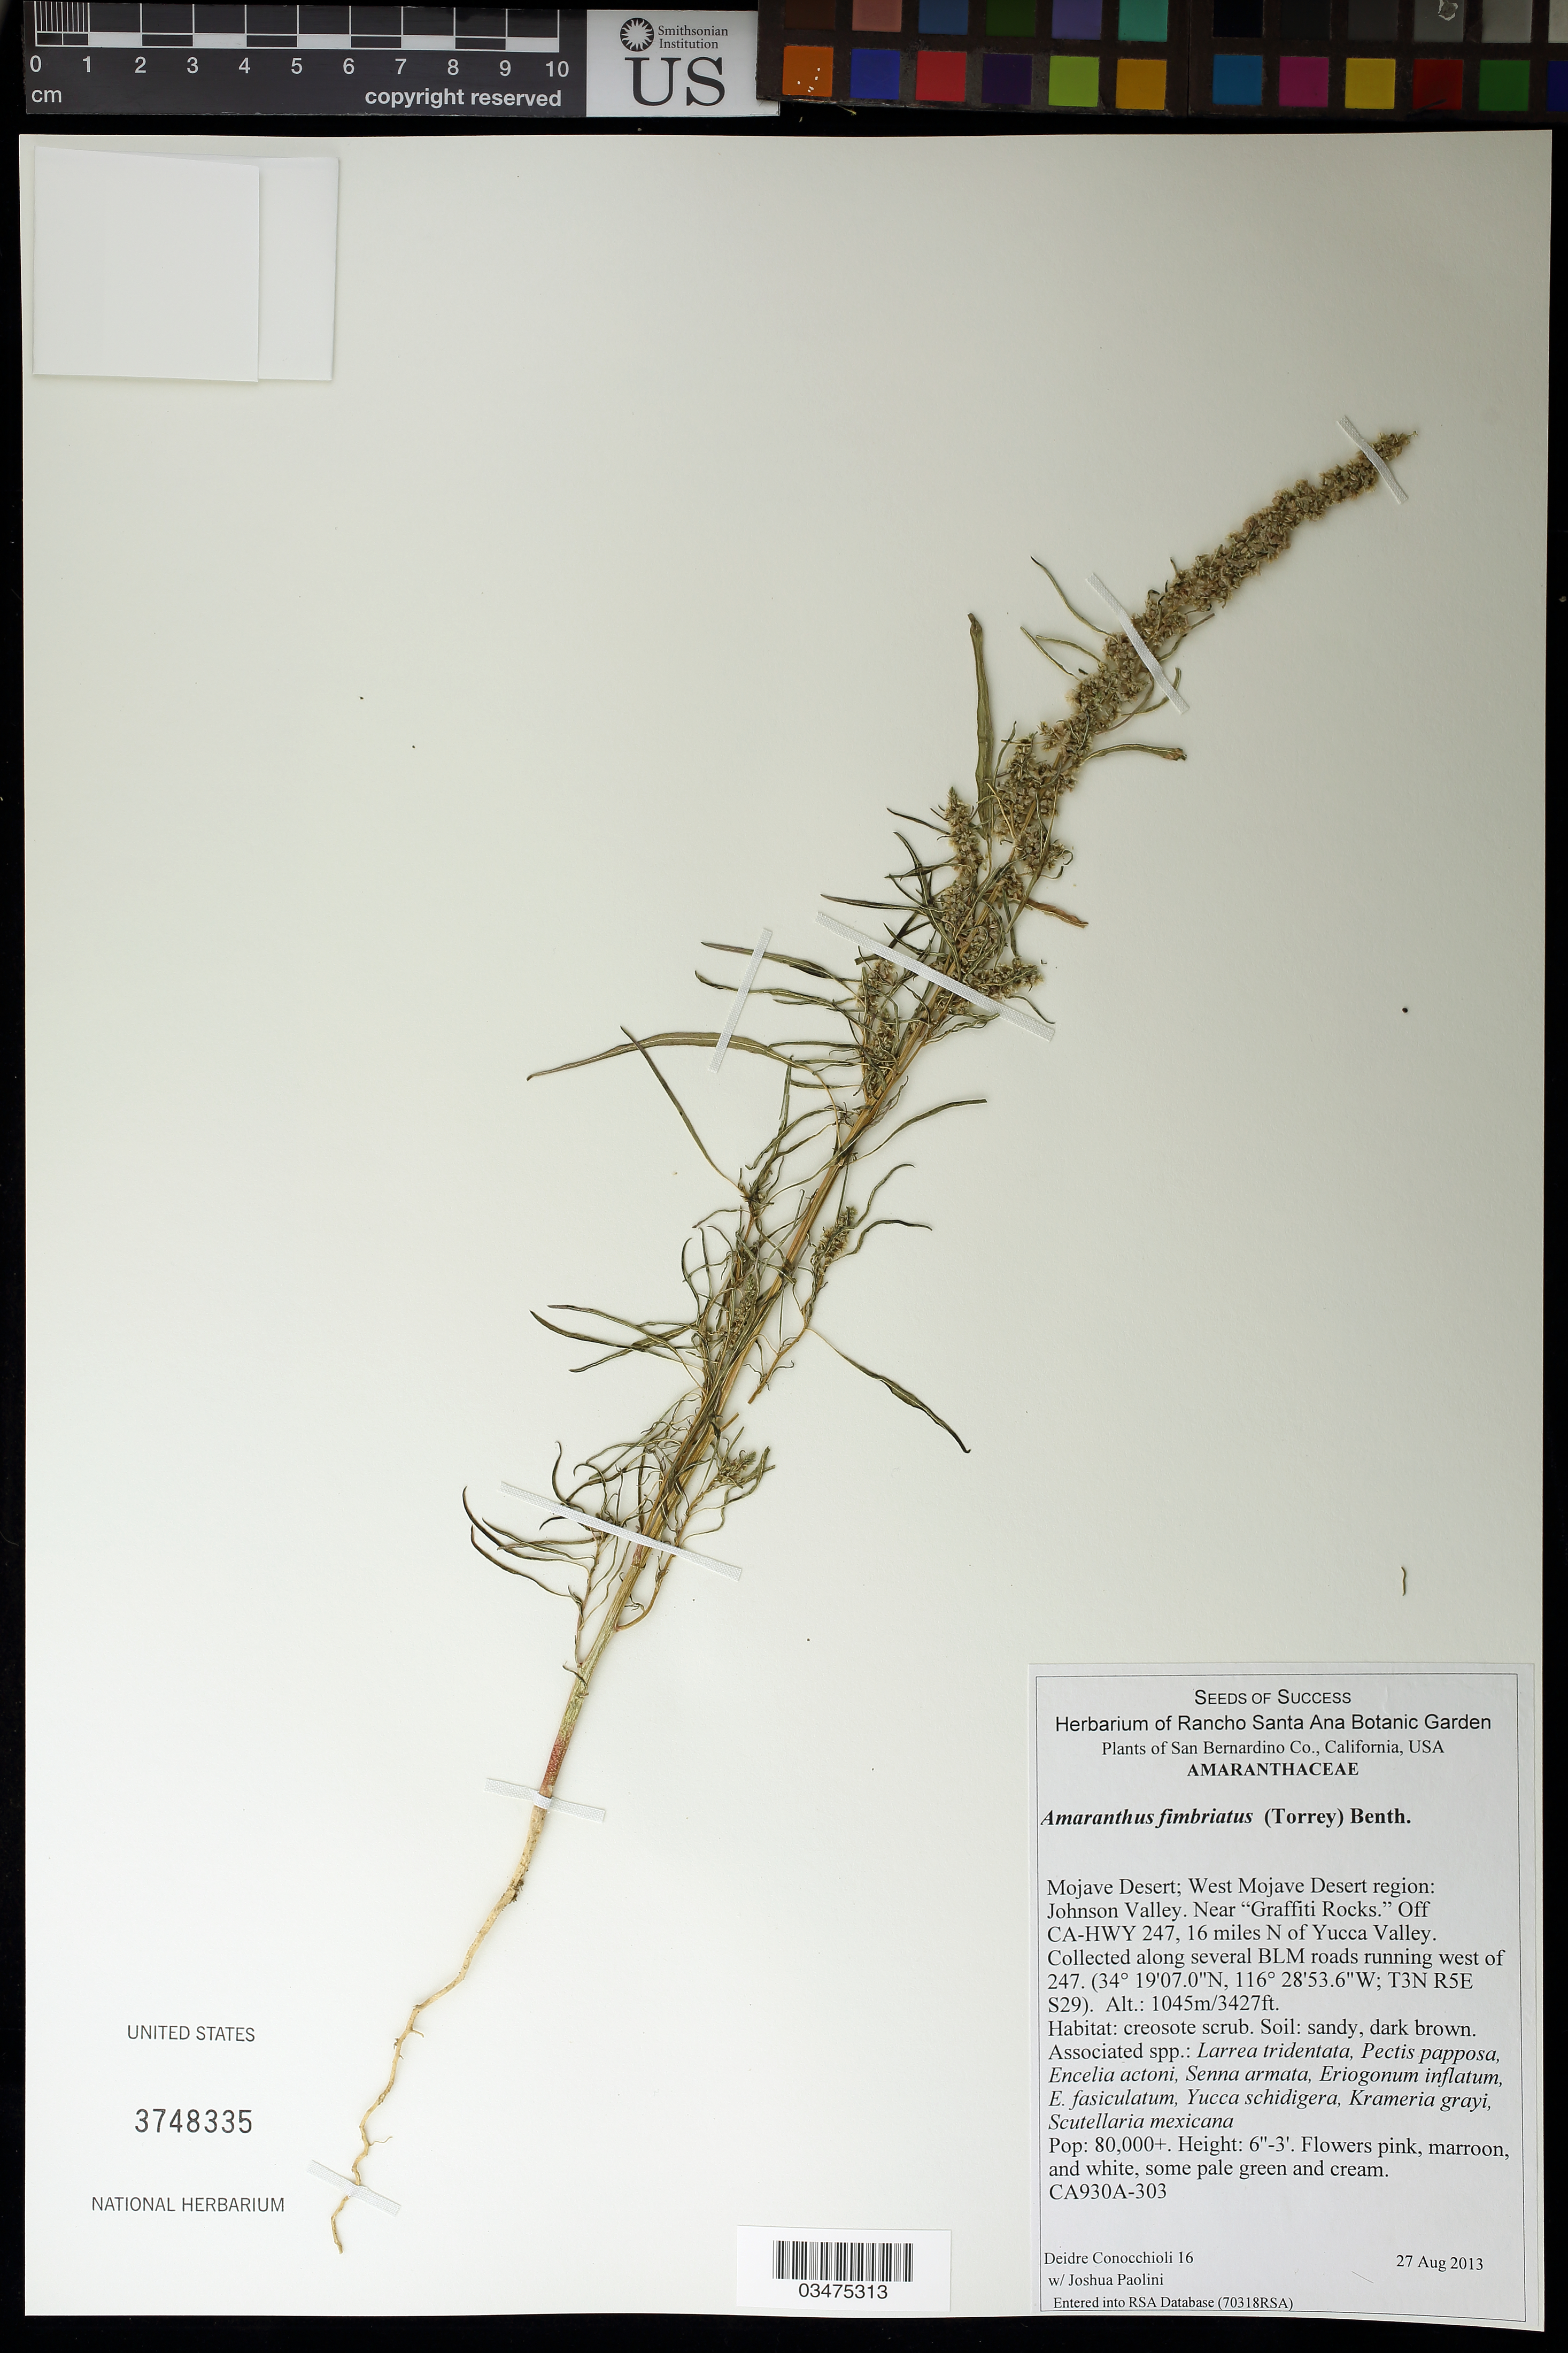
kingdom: Plantae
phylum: Tracheophyta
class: Magnoliopsida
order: Caryophyllales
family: Amaranthaceae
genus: Amaranthus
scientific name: Amaranthus fimbriatus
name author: (Torr.) Benth. ex S. Watson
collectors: D. Conocchioli & J. Paolini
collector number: CA930A-303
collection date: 2013-08-27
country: United States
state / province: California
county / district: San Bernardino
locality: W Mojave Desert region. Johnson Valley, near "Graffiti Rocks"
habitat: Creosote scrub. Soil: sandy, dark brown.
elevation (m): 1045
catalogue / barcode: US 3748335